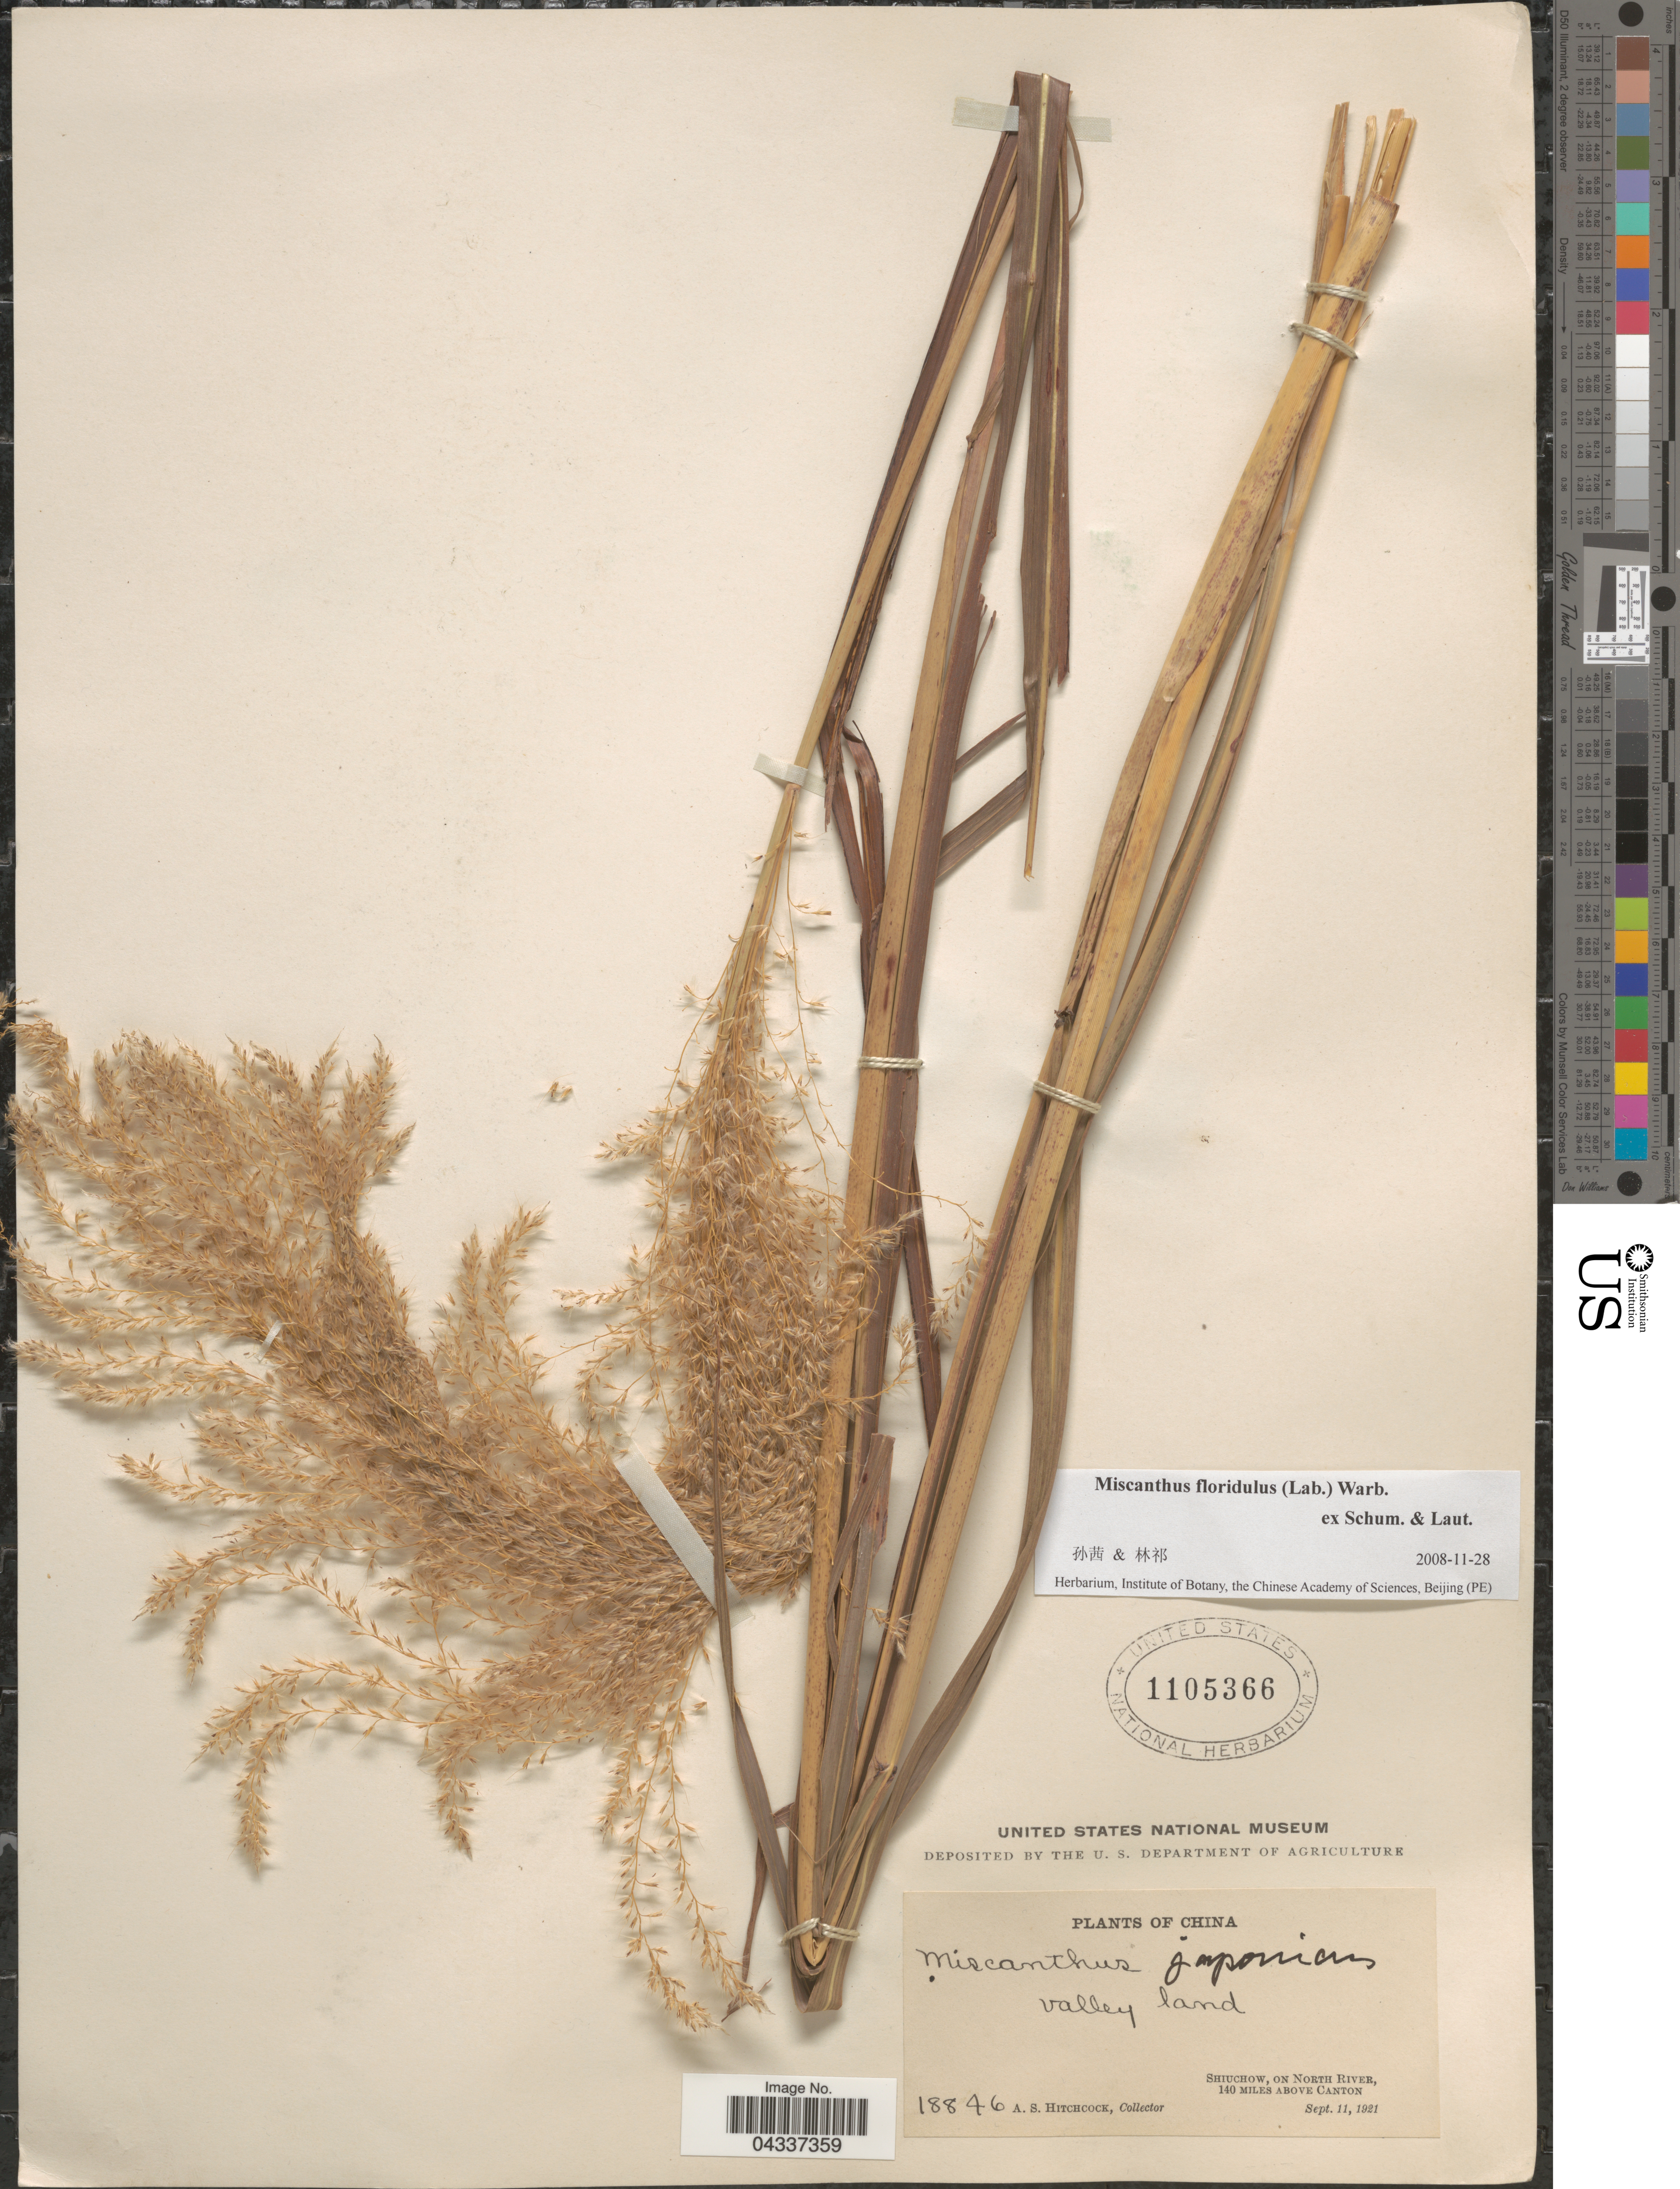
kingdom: Plantae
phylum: Tracheophyta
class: Liliopsida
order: Poales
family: Poaceae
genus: Miscanthus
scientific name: Miscanthus floridulus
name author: (Labill.) Warb.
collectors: A. S. Hitchcock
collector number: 18846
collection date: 1921-09-11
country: China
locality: Shiuchow, on North River, 140 miles above Canton.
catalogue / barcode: US 1105366